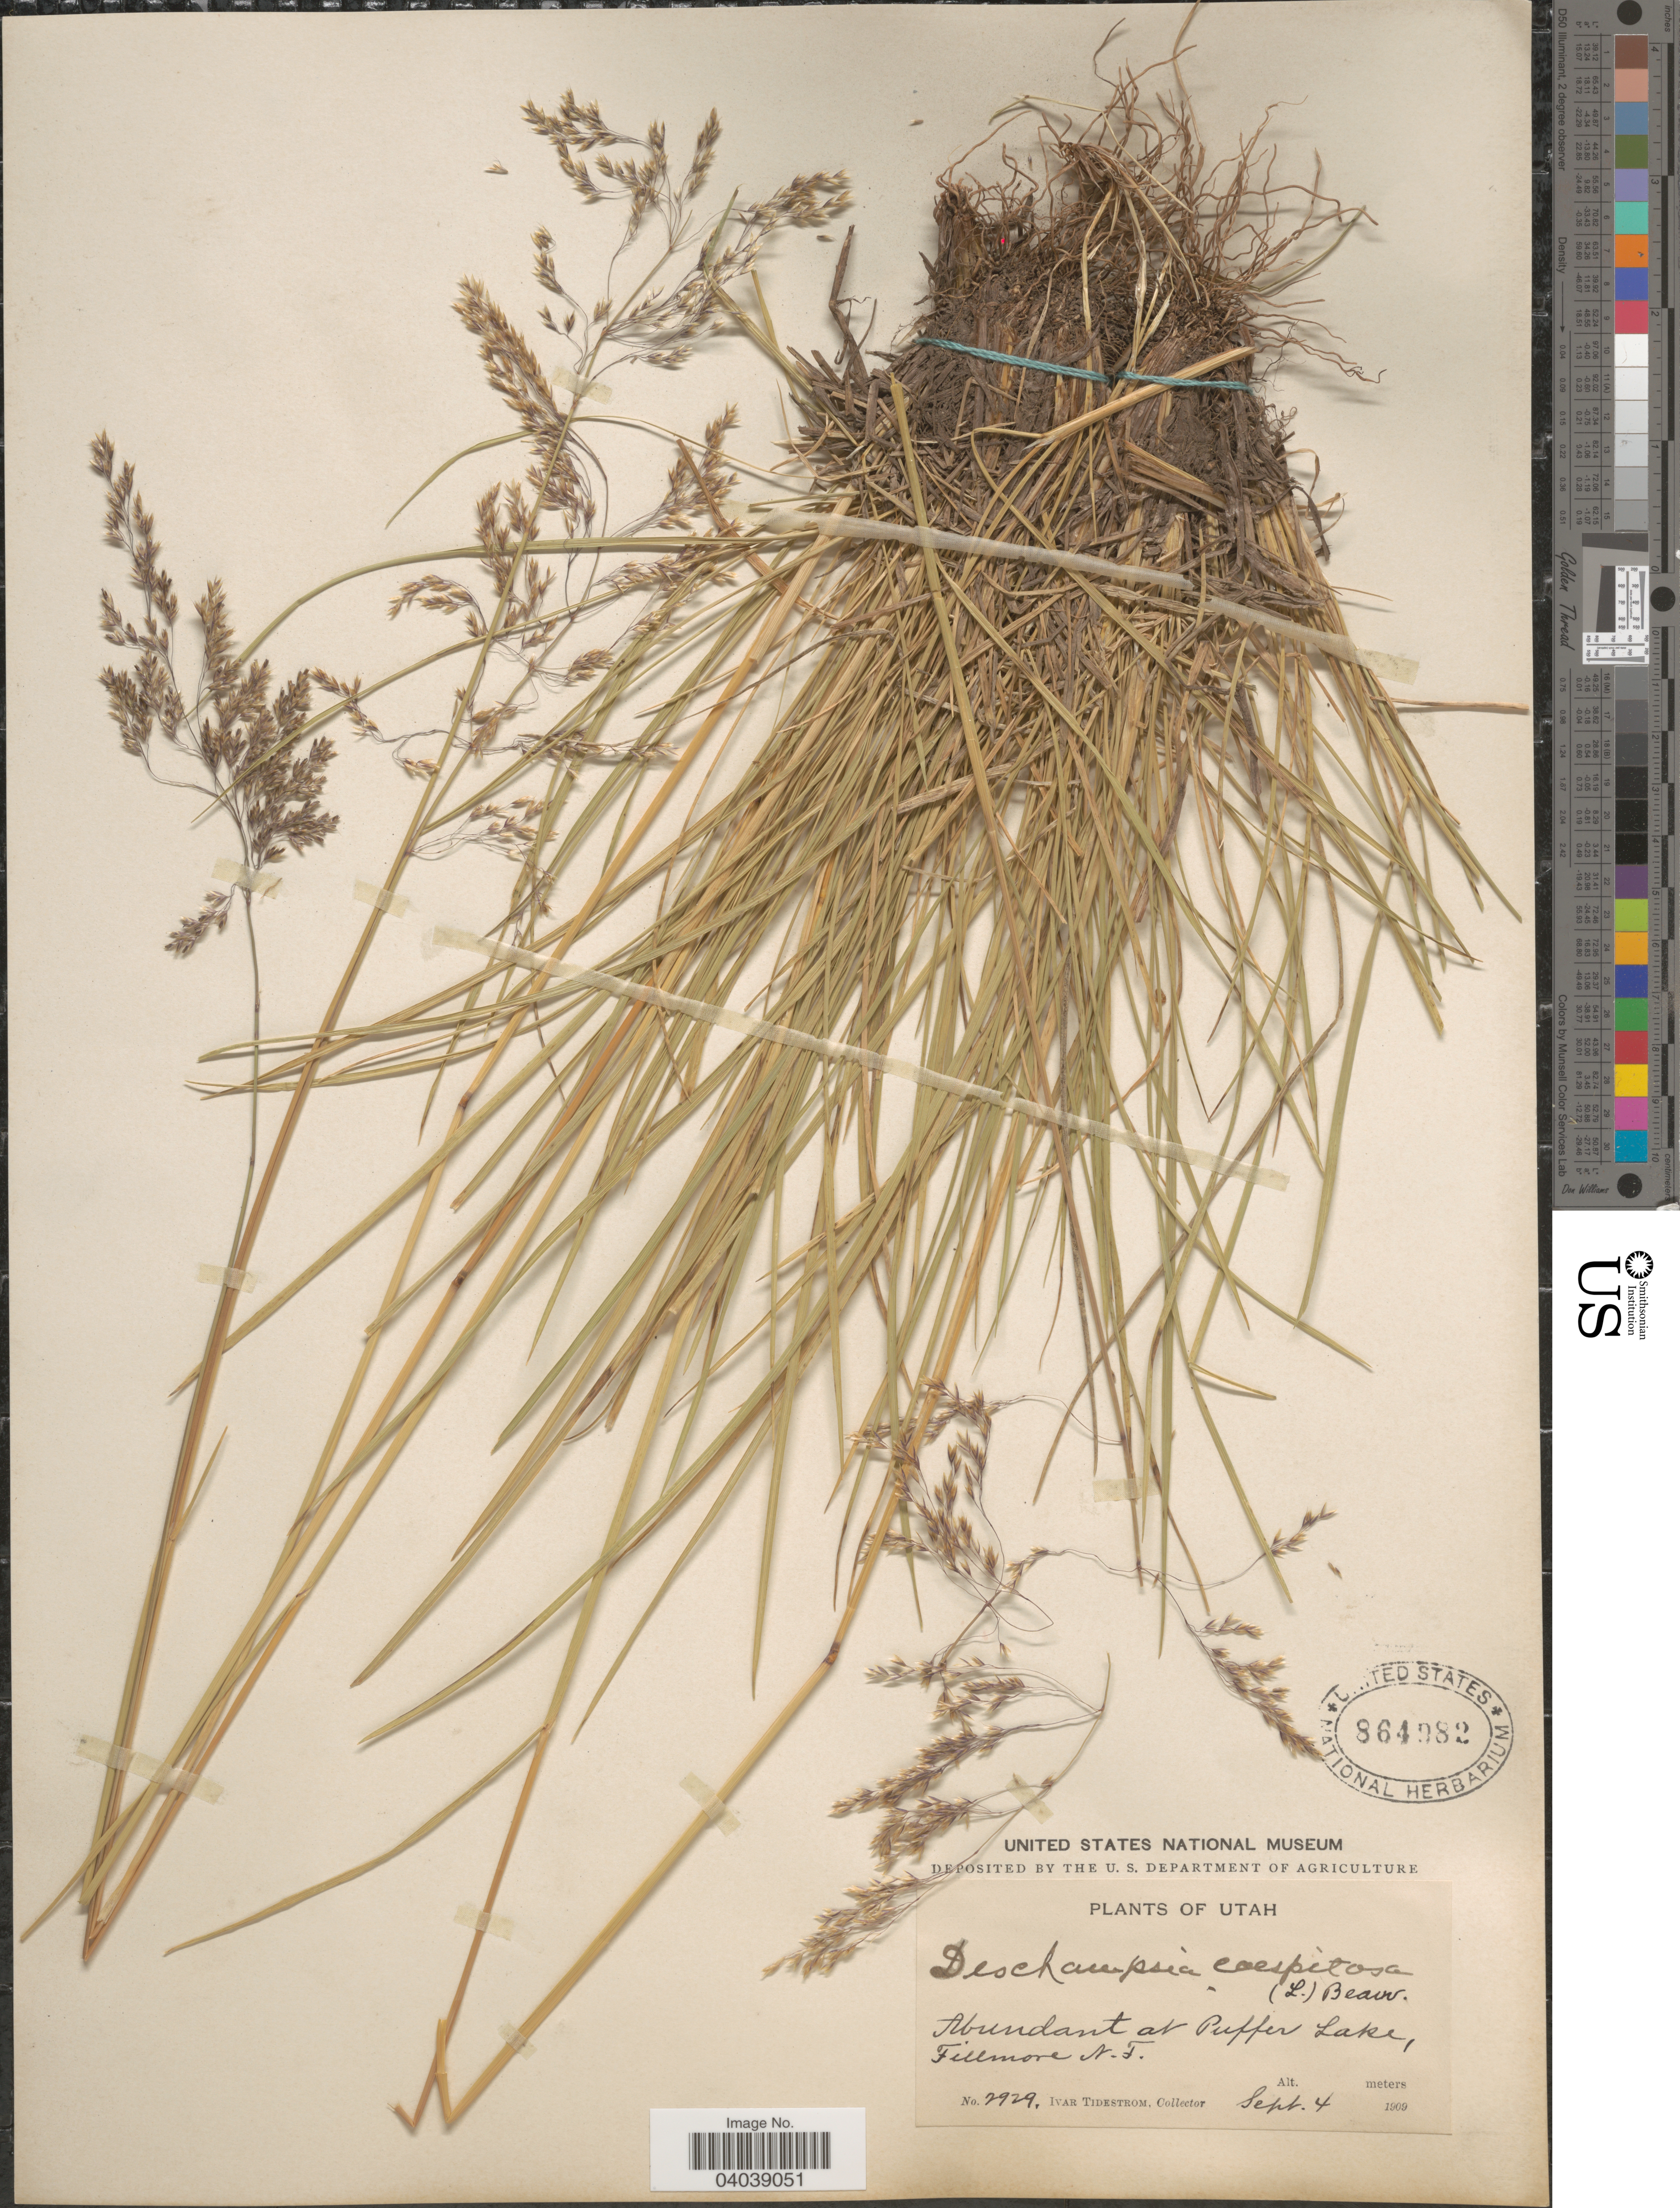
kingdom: Plantae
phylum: Tracheophyta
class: Liliopsida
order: Poales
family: Poaceae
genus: Deschampsia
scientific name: Deschampsia cespitosa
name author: (L.) P. Beauv.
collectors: I. F. Tidestrom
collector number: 2929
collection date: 1909-09-04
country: United States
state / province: Utah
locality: Puffer Lake, Fillmore N.F.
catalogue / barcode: US 864082